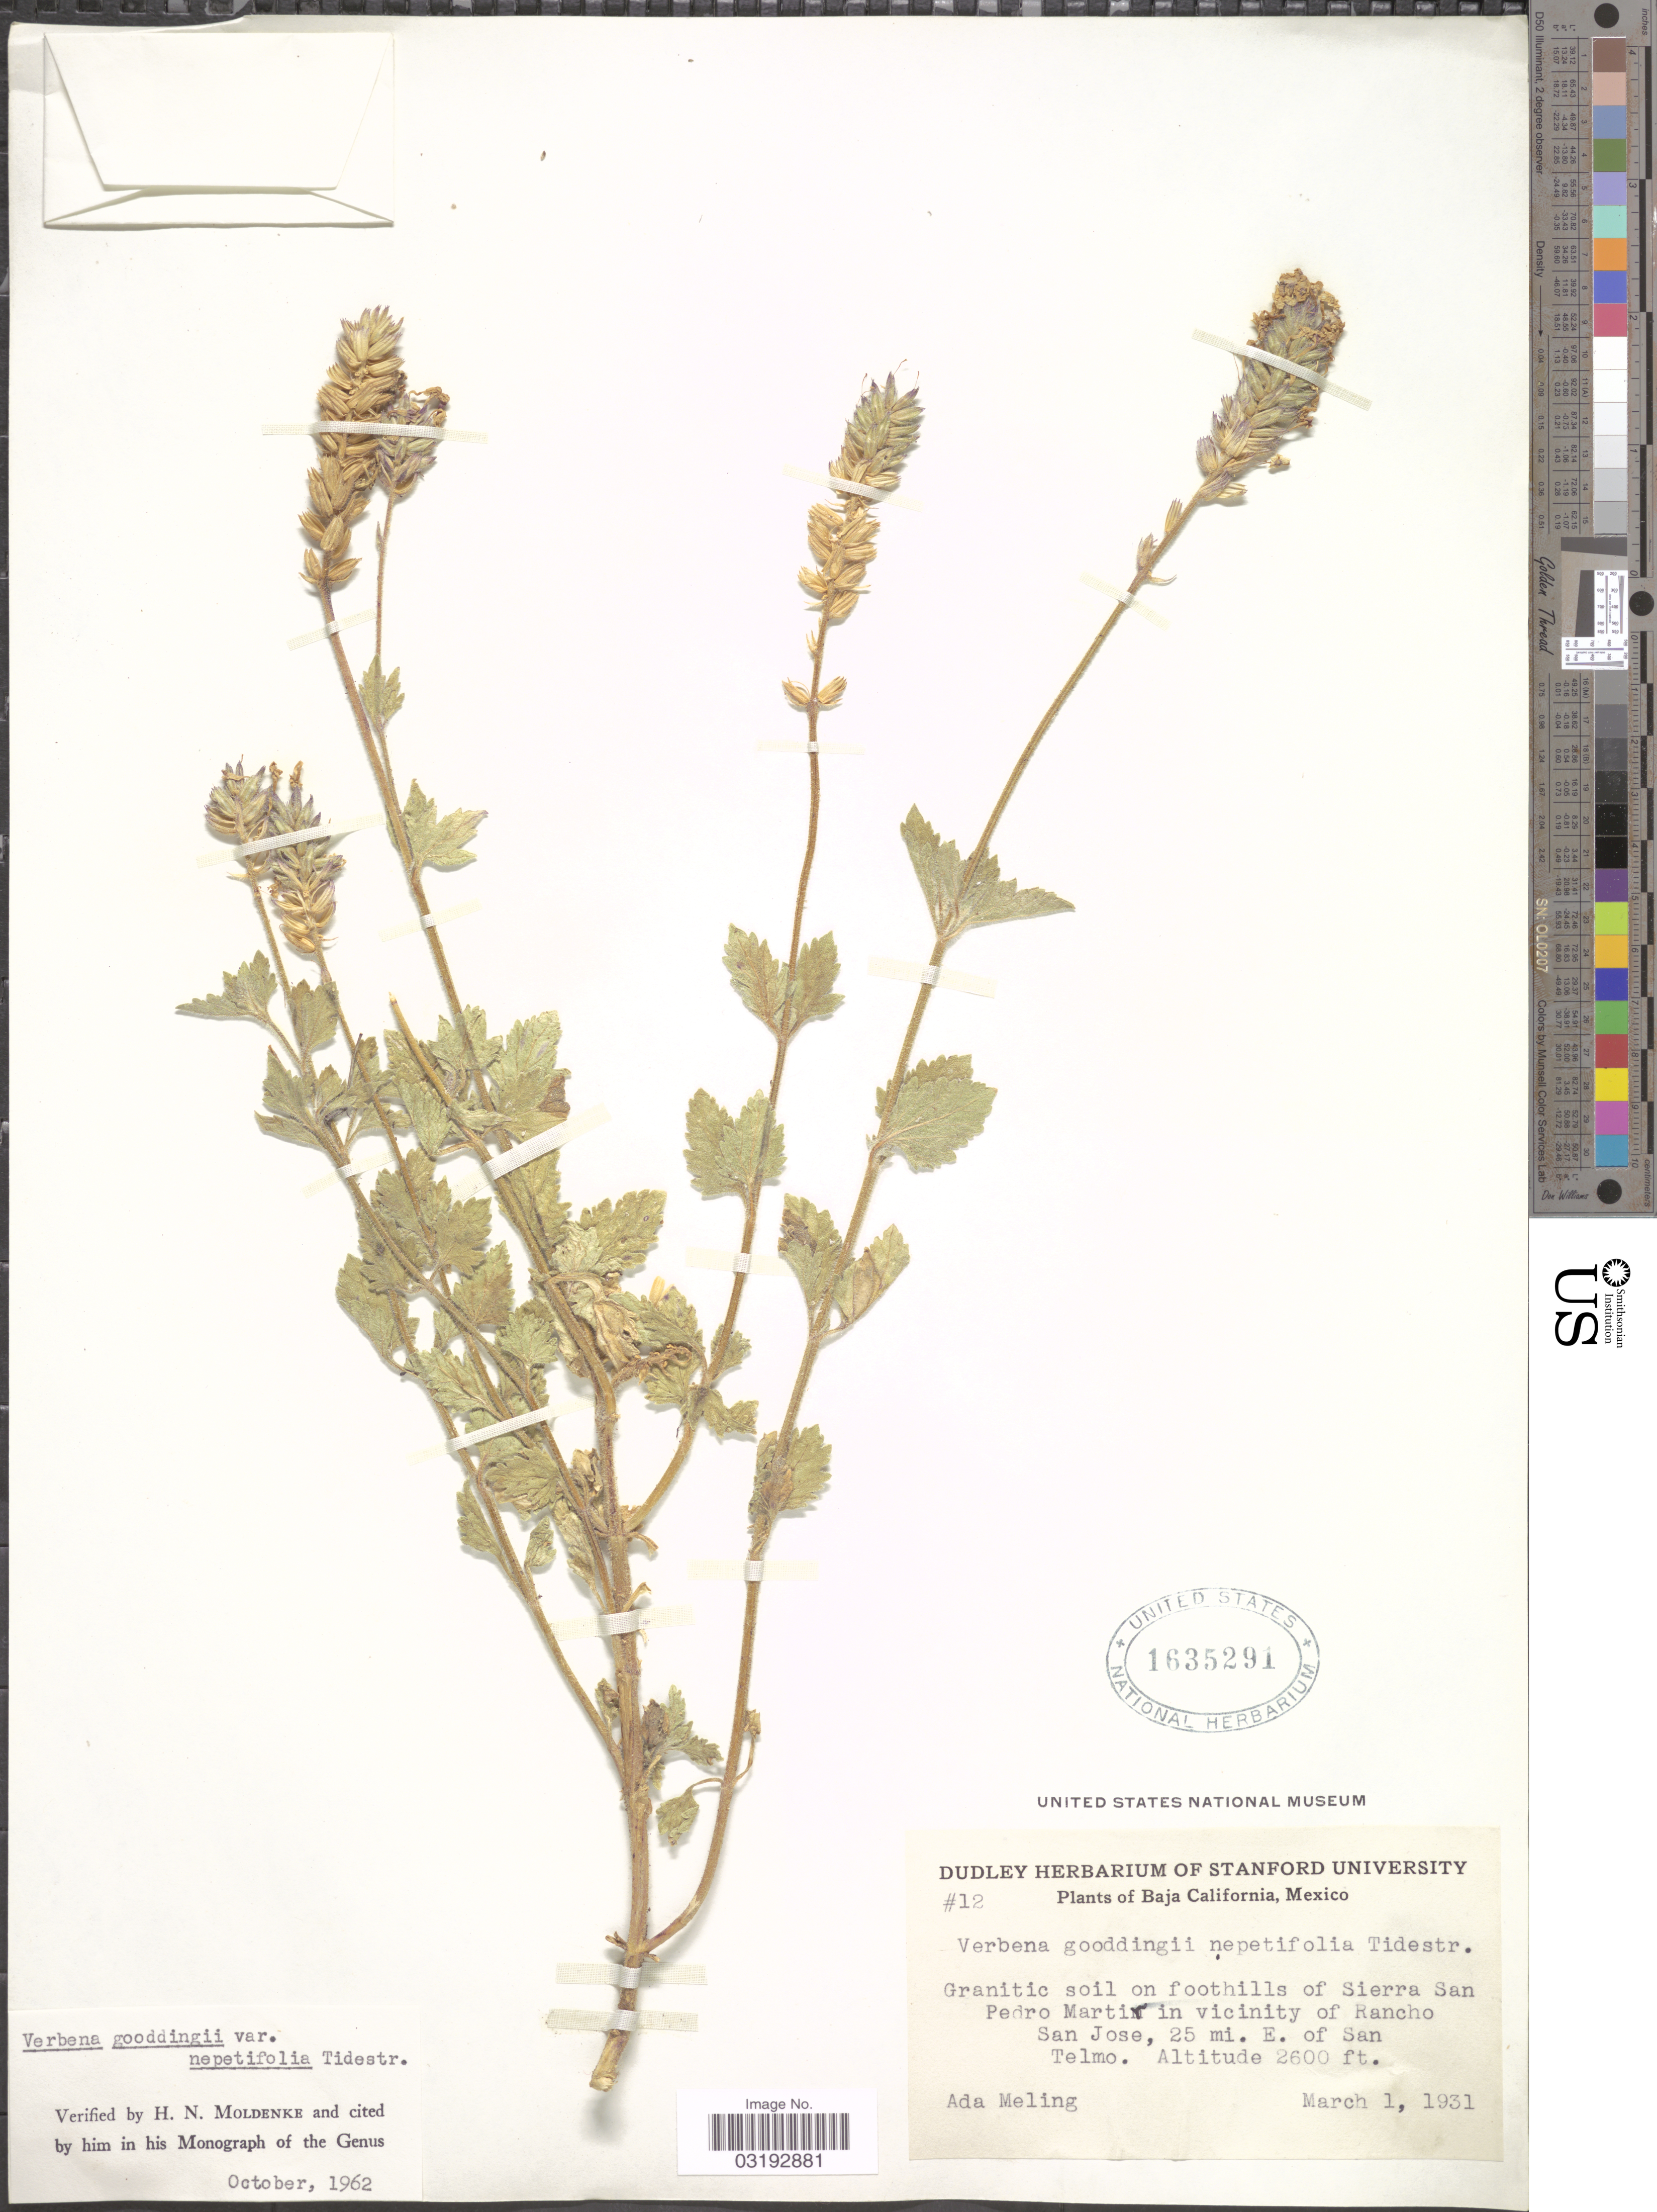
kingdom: Plantae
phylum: Tracheophyta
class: Magnoliopsida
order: Lamiales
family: Verbenaceae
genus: Verbena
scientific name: Verbena gooddingii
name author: Briq.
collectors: A. Meling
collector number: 12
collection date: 1931-03-01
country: Mexico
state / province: Baja California Norte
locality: Granitic soil on foothills of Sierra San Pedro Martir in vicinity of Rancho San Jose, 25 mi. E. of San Telmo.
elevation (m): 792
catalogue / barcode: US 1635291